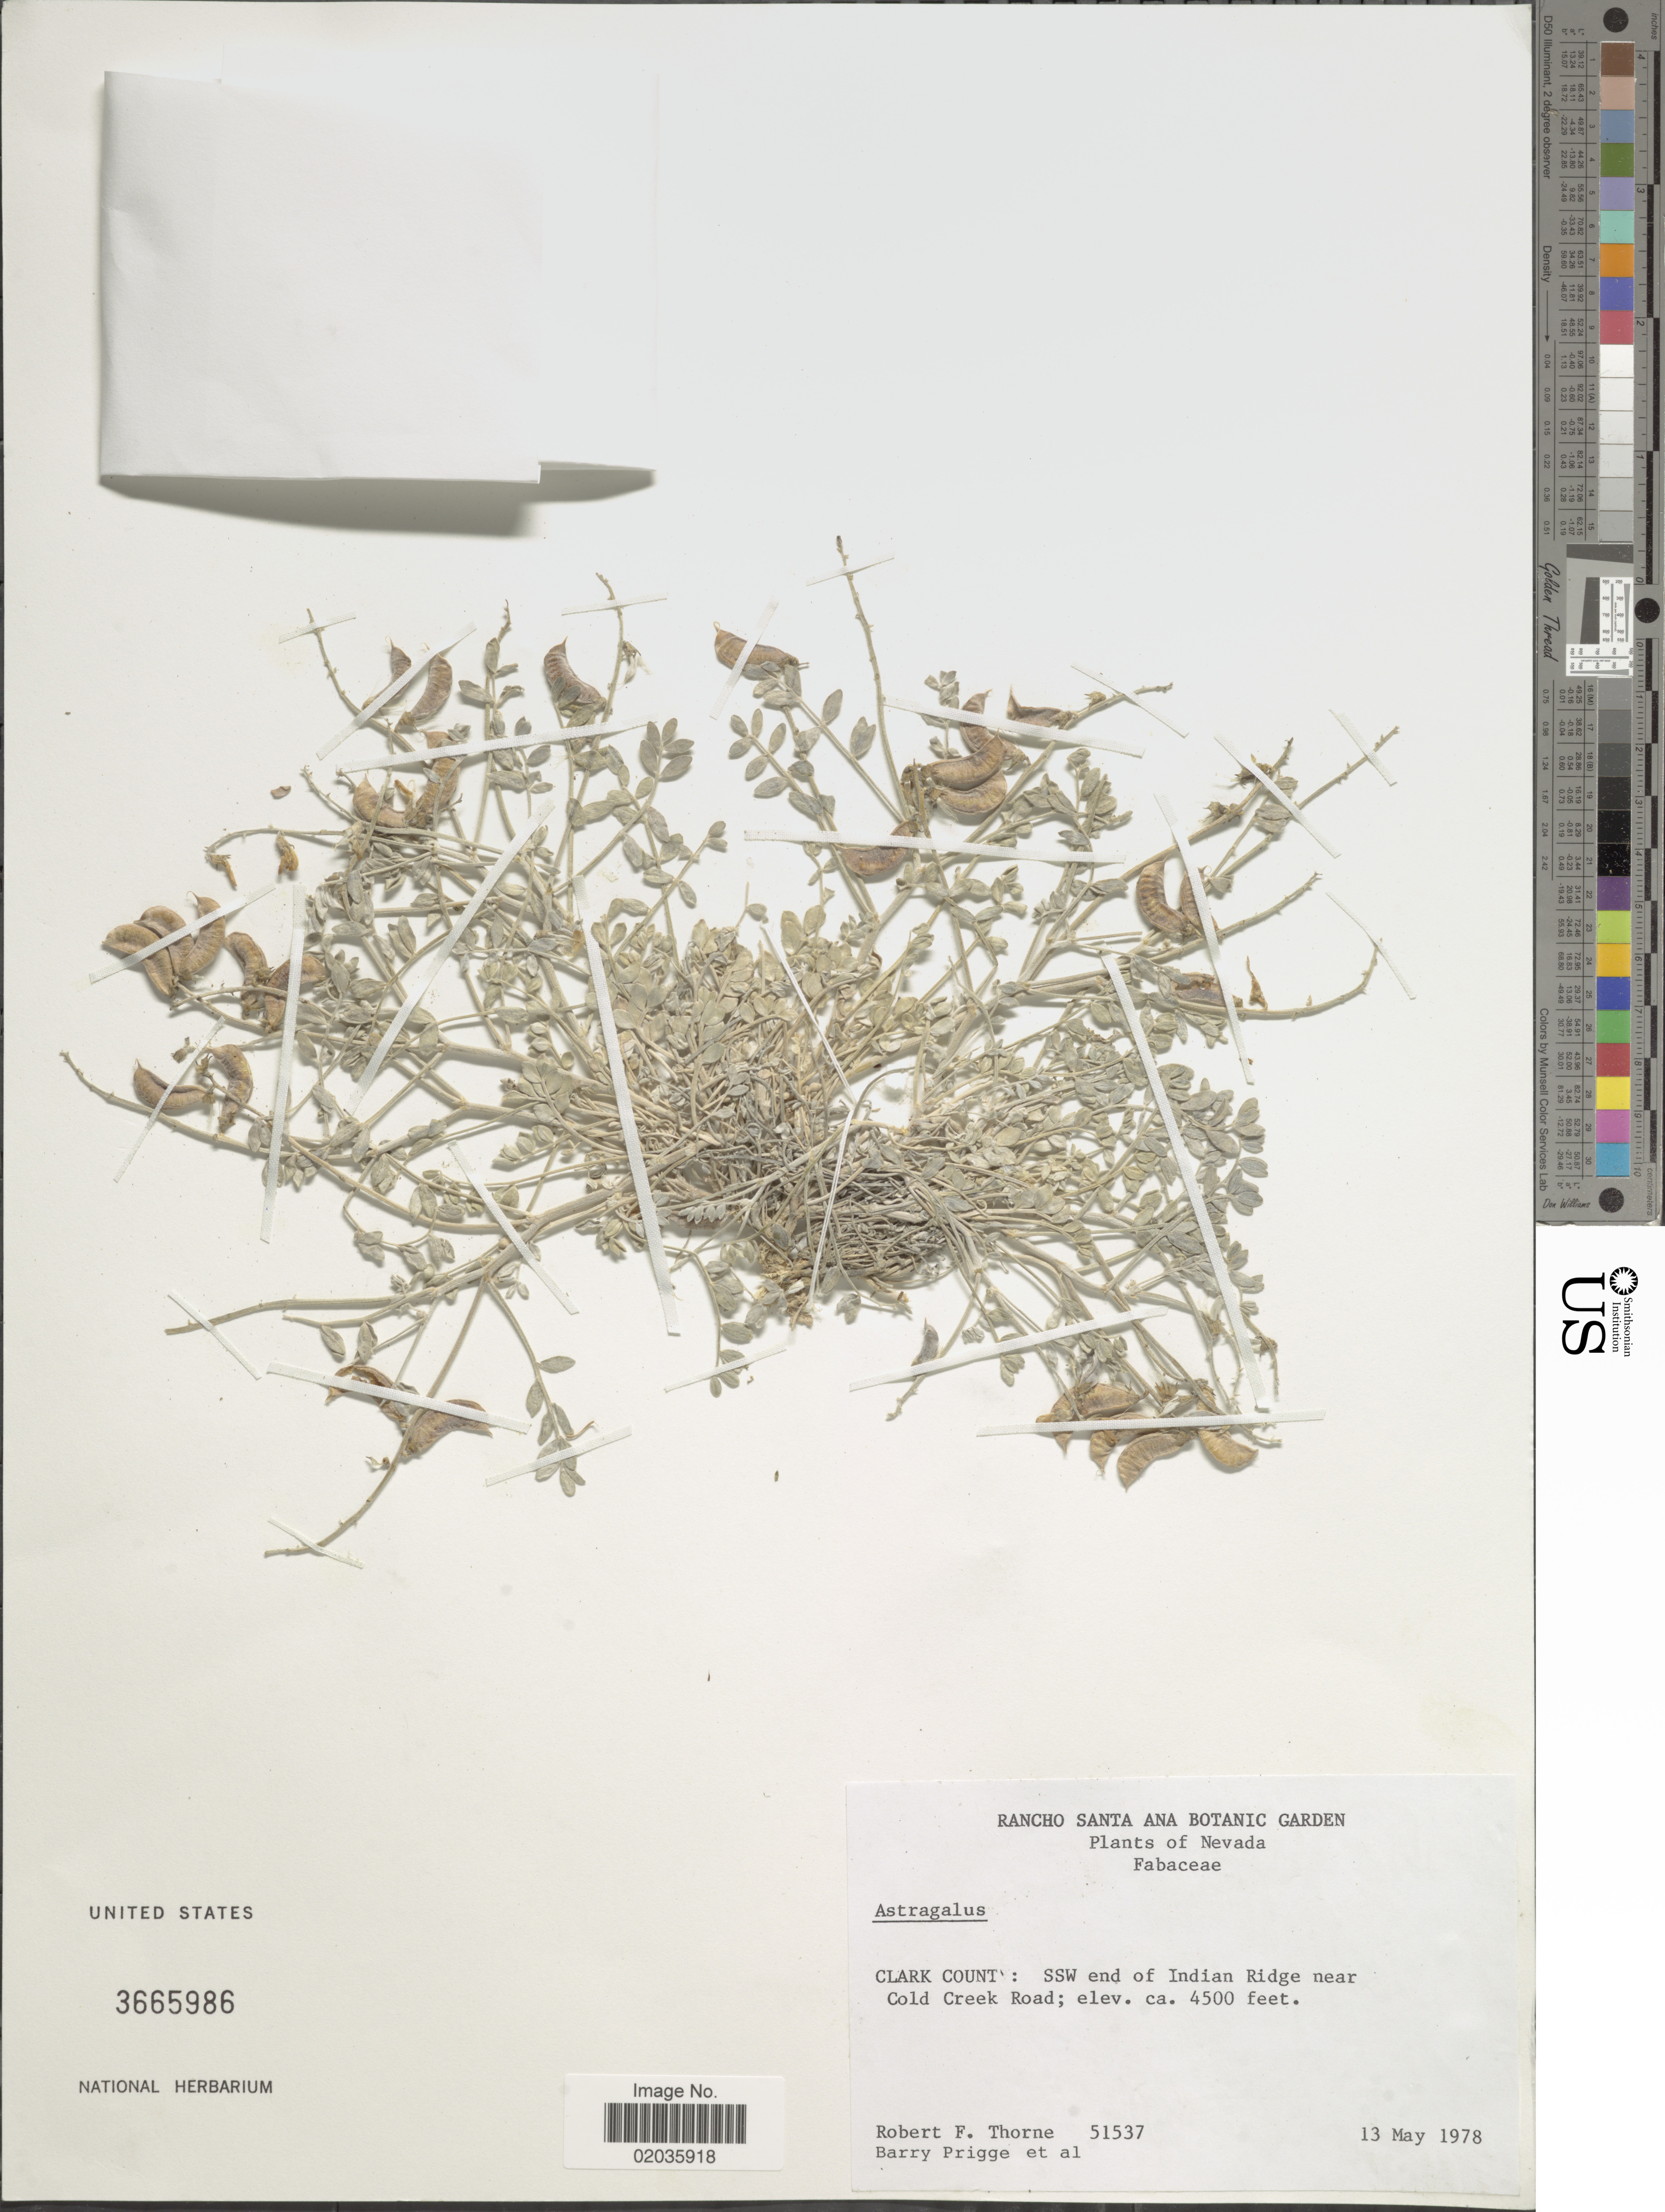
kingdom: Plantae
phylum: Tracheophyta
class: Magnoliopsida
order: Fabales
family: Fabaceae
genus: Astragalus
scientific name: Astragalus sp.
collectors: R. F. Thorne, B. Prigge & et al.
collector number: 51537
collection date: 1978-05-13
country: United States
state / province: Nevada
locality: Nevada, Clark County: SSW end of Indian Ridge near Cold Creek Road.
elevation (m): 1372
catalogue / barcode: US 3665986